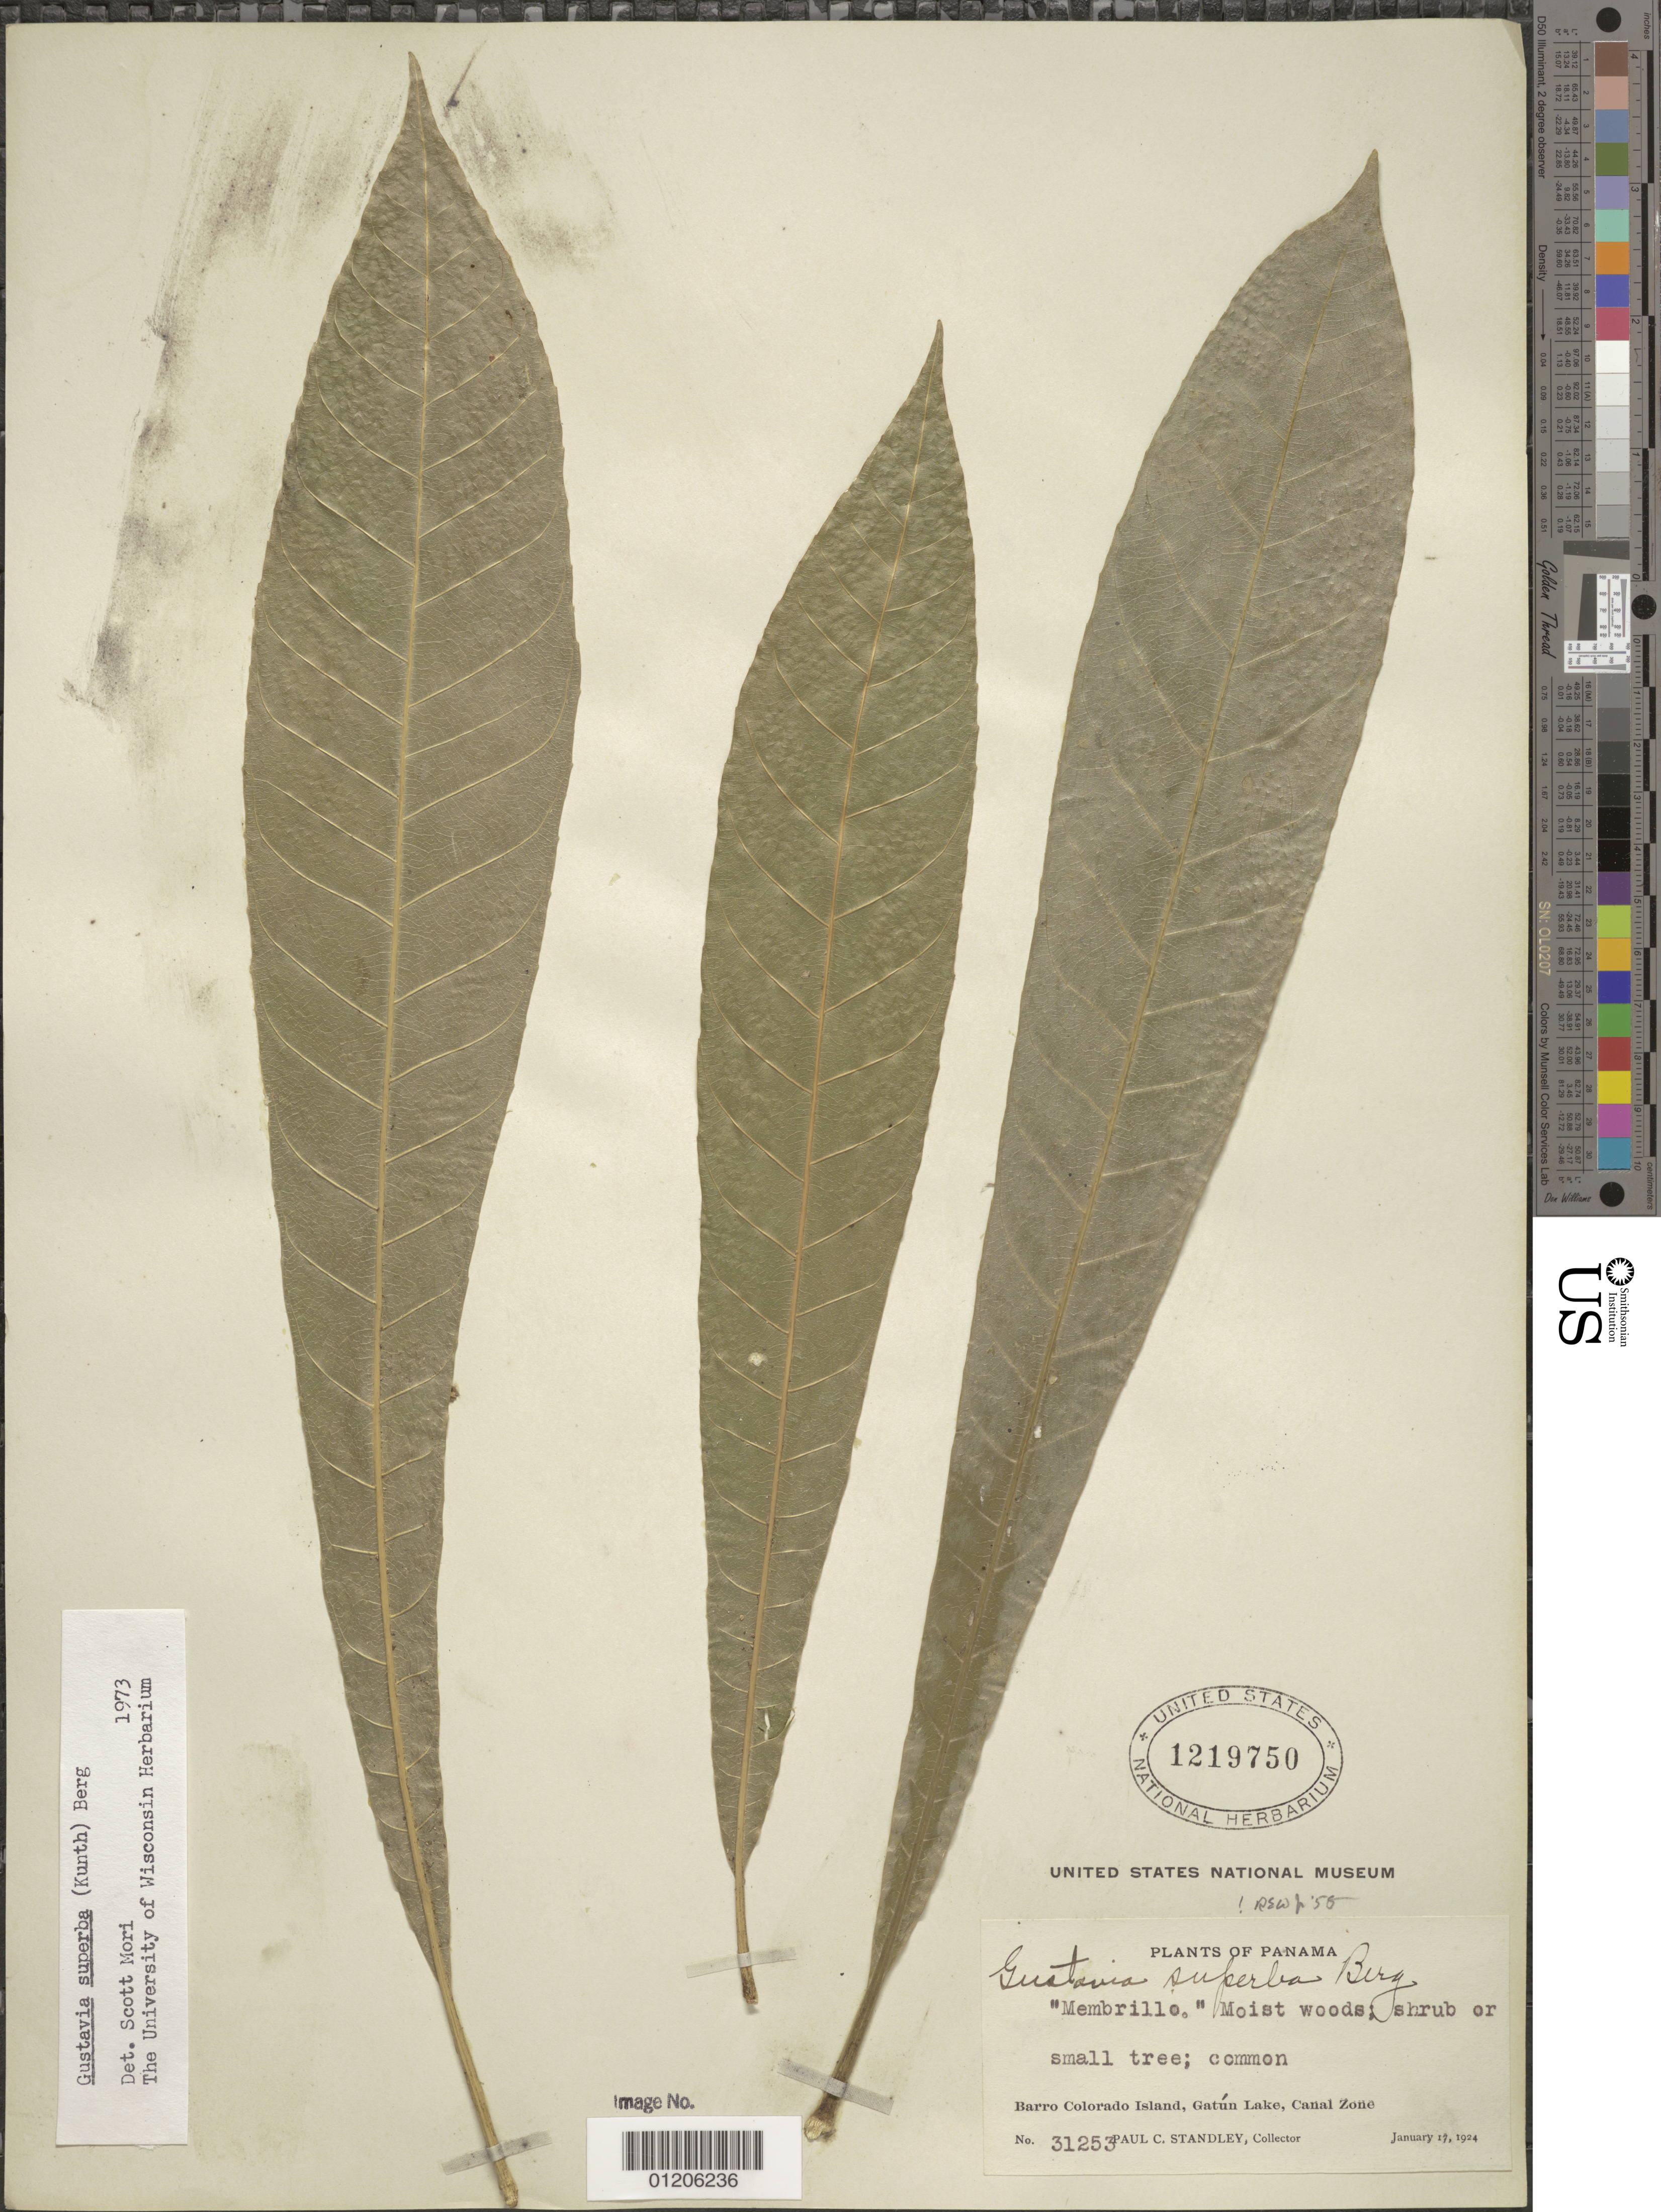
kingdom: Plantae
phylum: Tracheophyta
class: Magnoliopsida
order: Ericales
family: Lecythidaceae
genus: Gustavia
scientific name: Gustavia superba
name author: (Kunth) O. Berg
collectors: P. C. Standley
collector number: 31253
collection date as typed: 17 Jan 1924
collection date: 1924-01-17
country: Panama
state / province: Panamá Oeste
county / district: Canal Zone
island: Barro Colorado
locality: Barro Colorado Island, Gatun Lake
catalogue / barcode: US 1219750